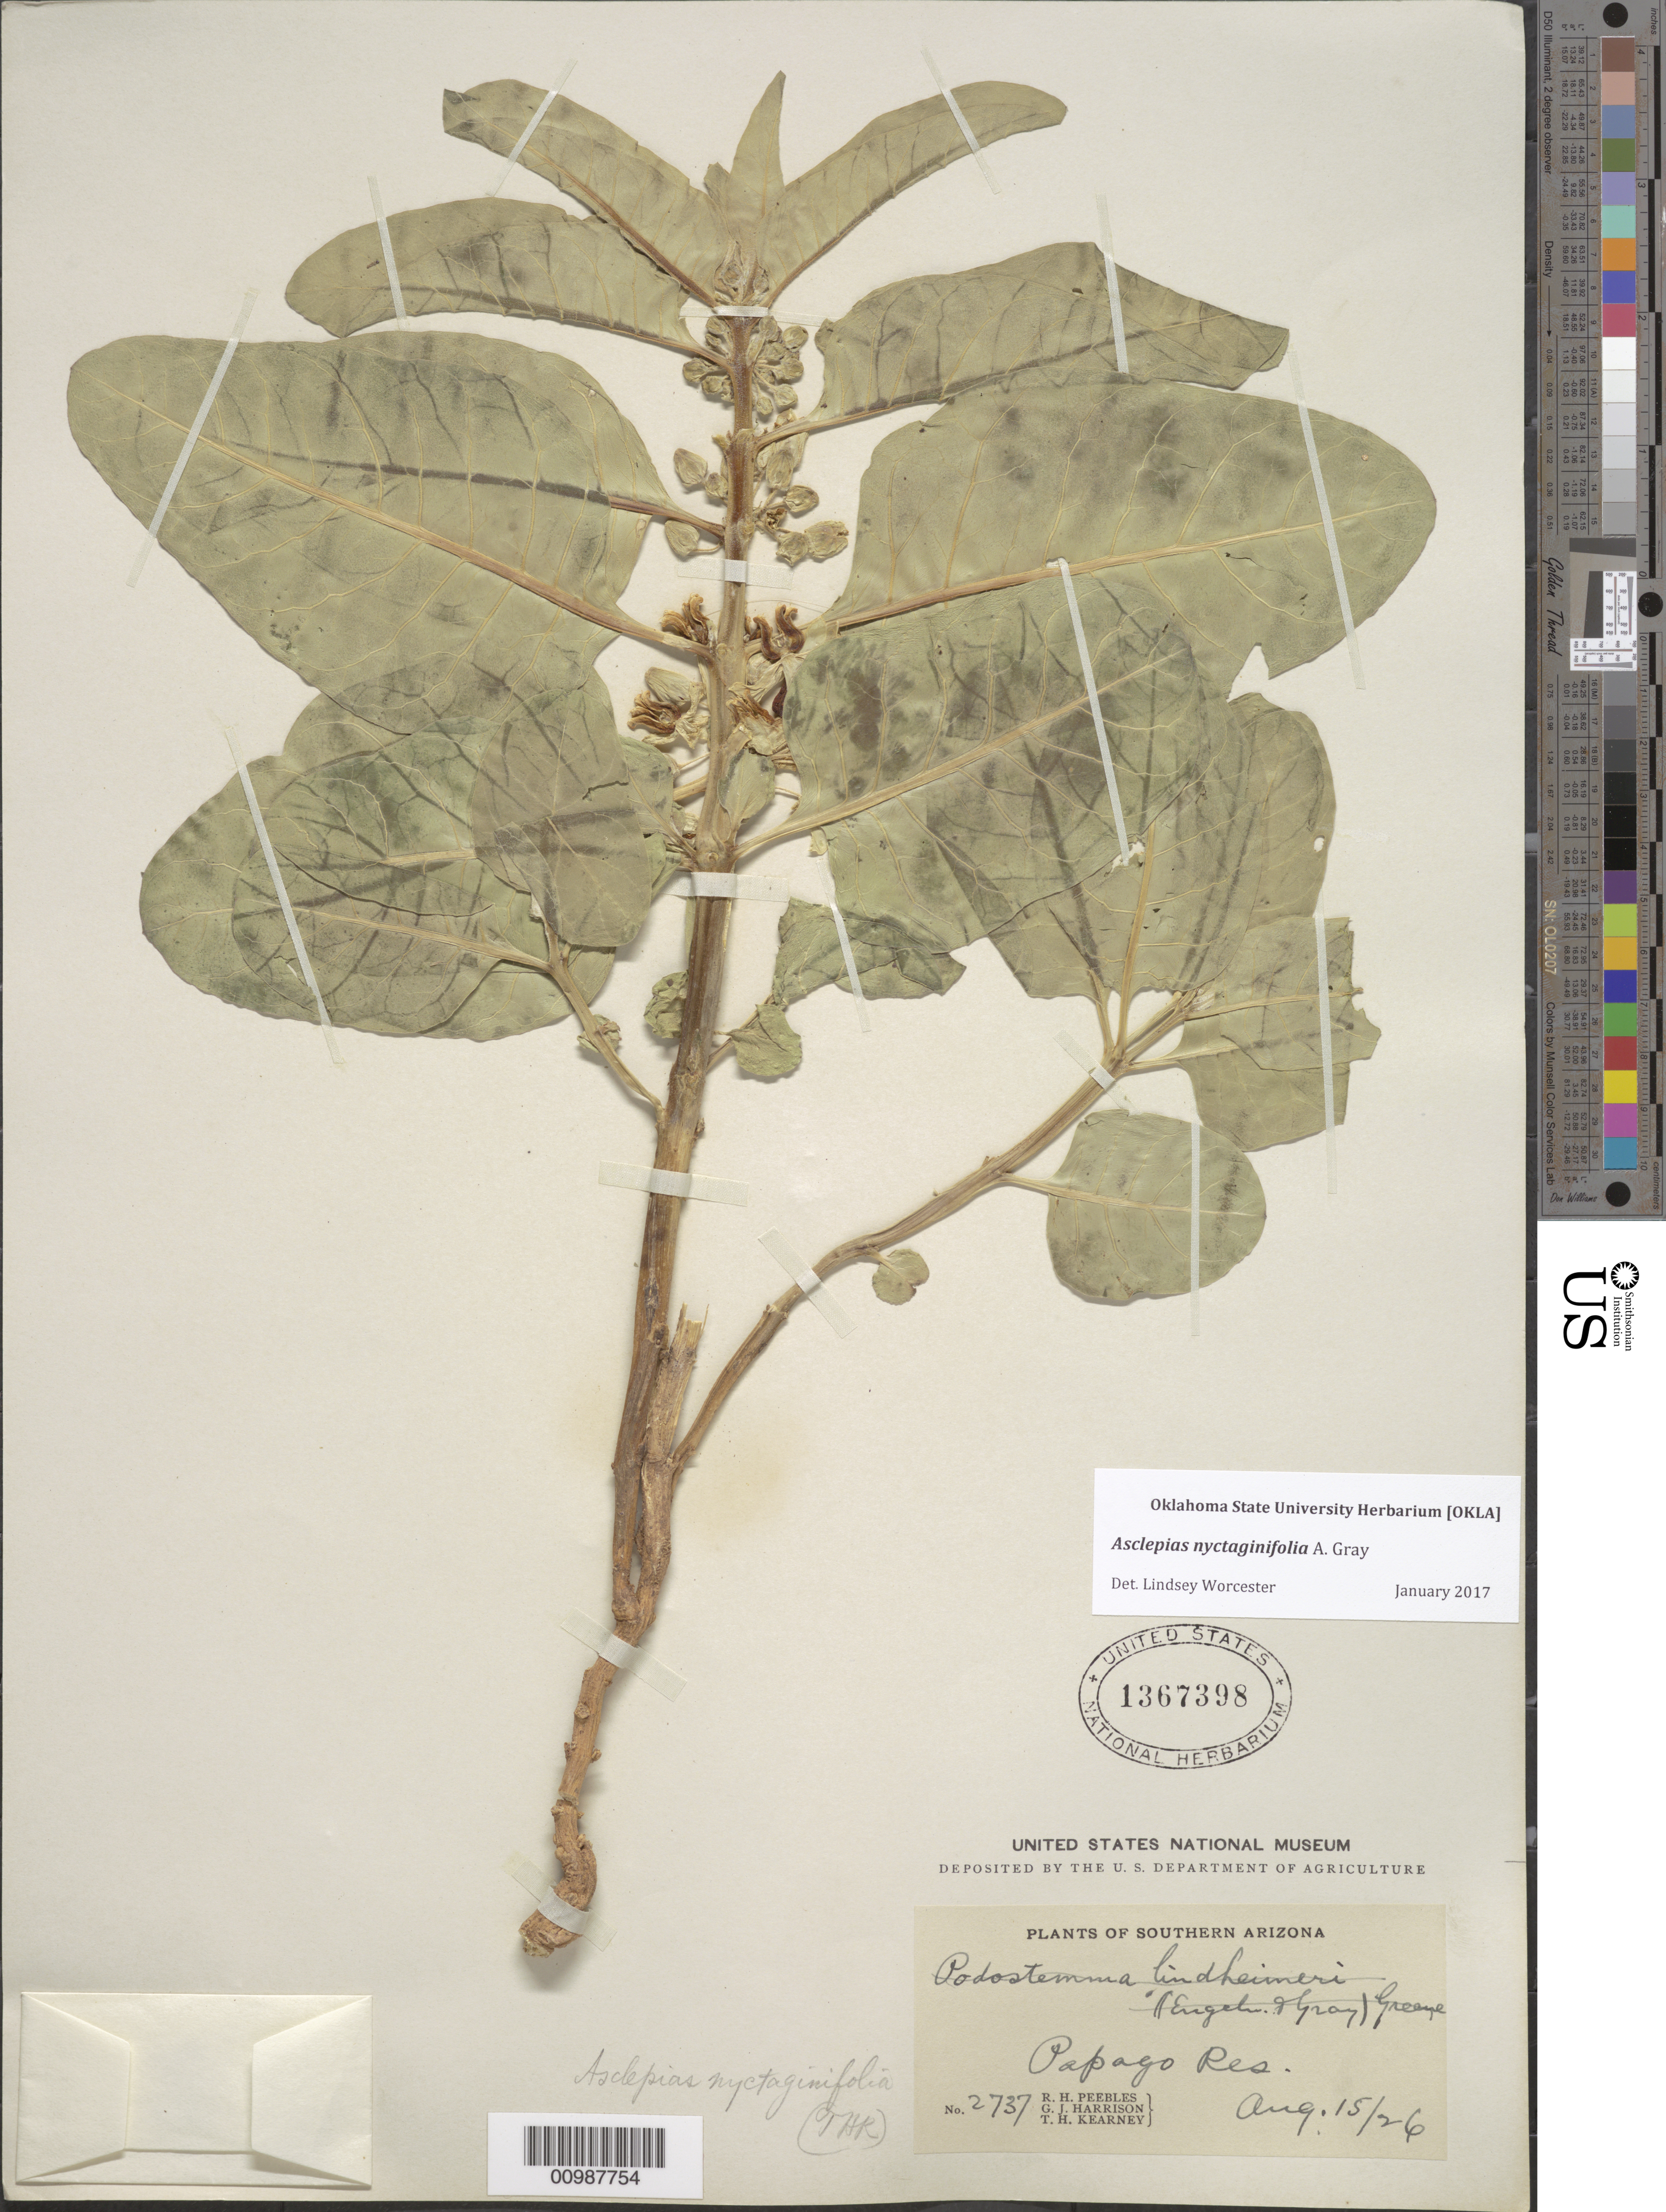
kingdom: Plantae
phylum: Tracheophyta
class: Magnoliopsida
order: Gentianales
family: Apocynaceae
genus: Asclepias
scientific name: Asclepias nyctaginifolia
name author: A. Gray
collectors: R. H. Peebles & G. J. Harrison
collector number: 2737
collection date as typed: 15 Aug 1926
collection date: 1926-08-15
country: United States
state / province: Arizona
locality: Papago Res.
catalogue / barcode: US 1367398